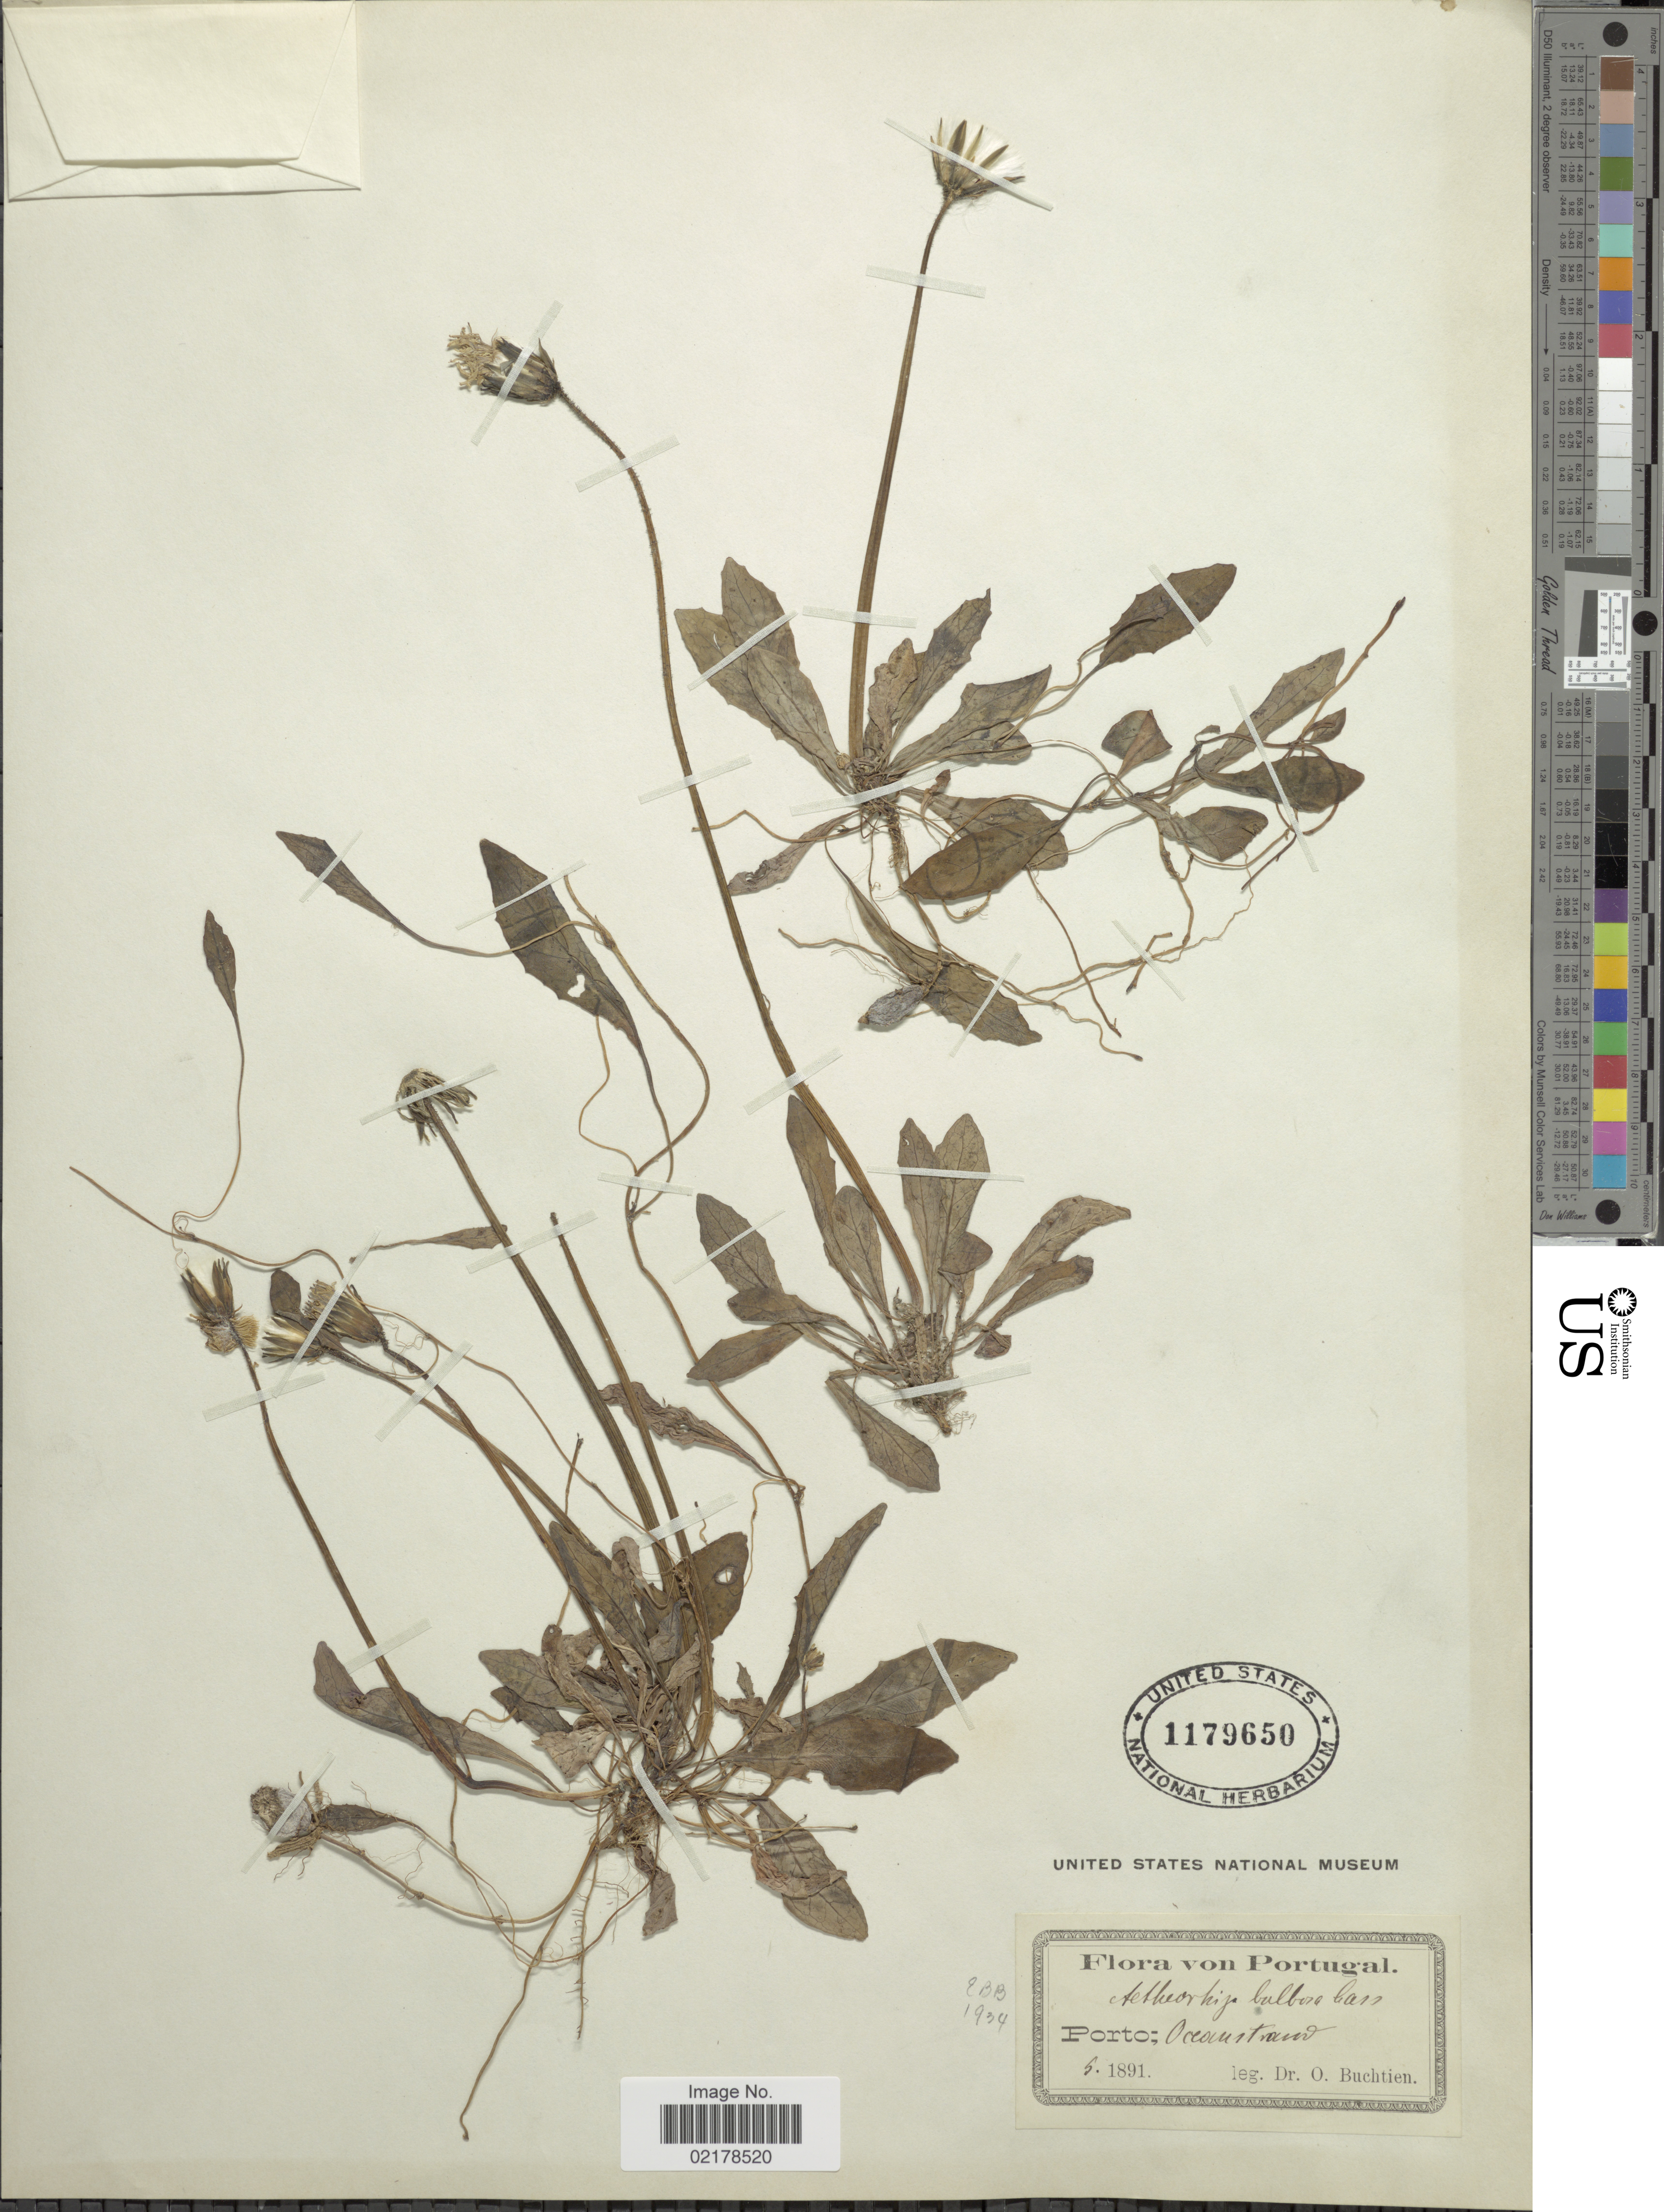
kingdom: Plantae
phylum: Tracheophyta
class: Magnoliopsida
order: Asterales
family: Asteraceae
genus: Aetheorhiza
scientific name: Aetheorhiza bulbosa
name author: (L.) Cass.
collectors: O. Buchtien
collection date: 1891-09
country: Portugal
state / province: Porto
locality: Ocean beach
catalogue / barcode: US 1179650